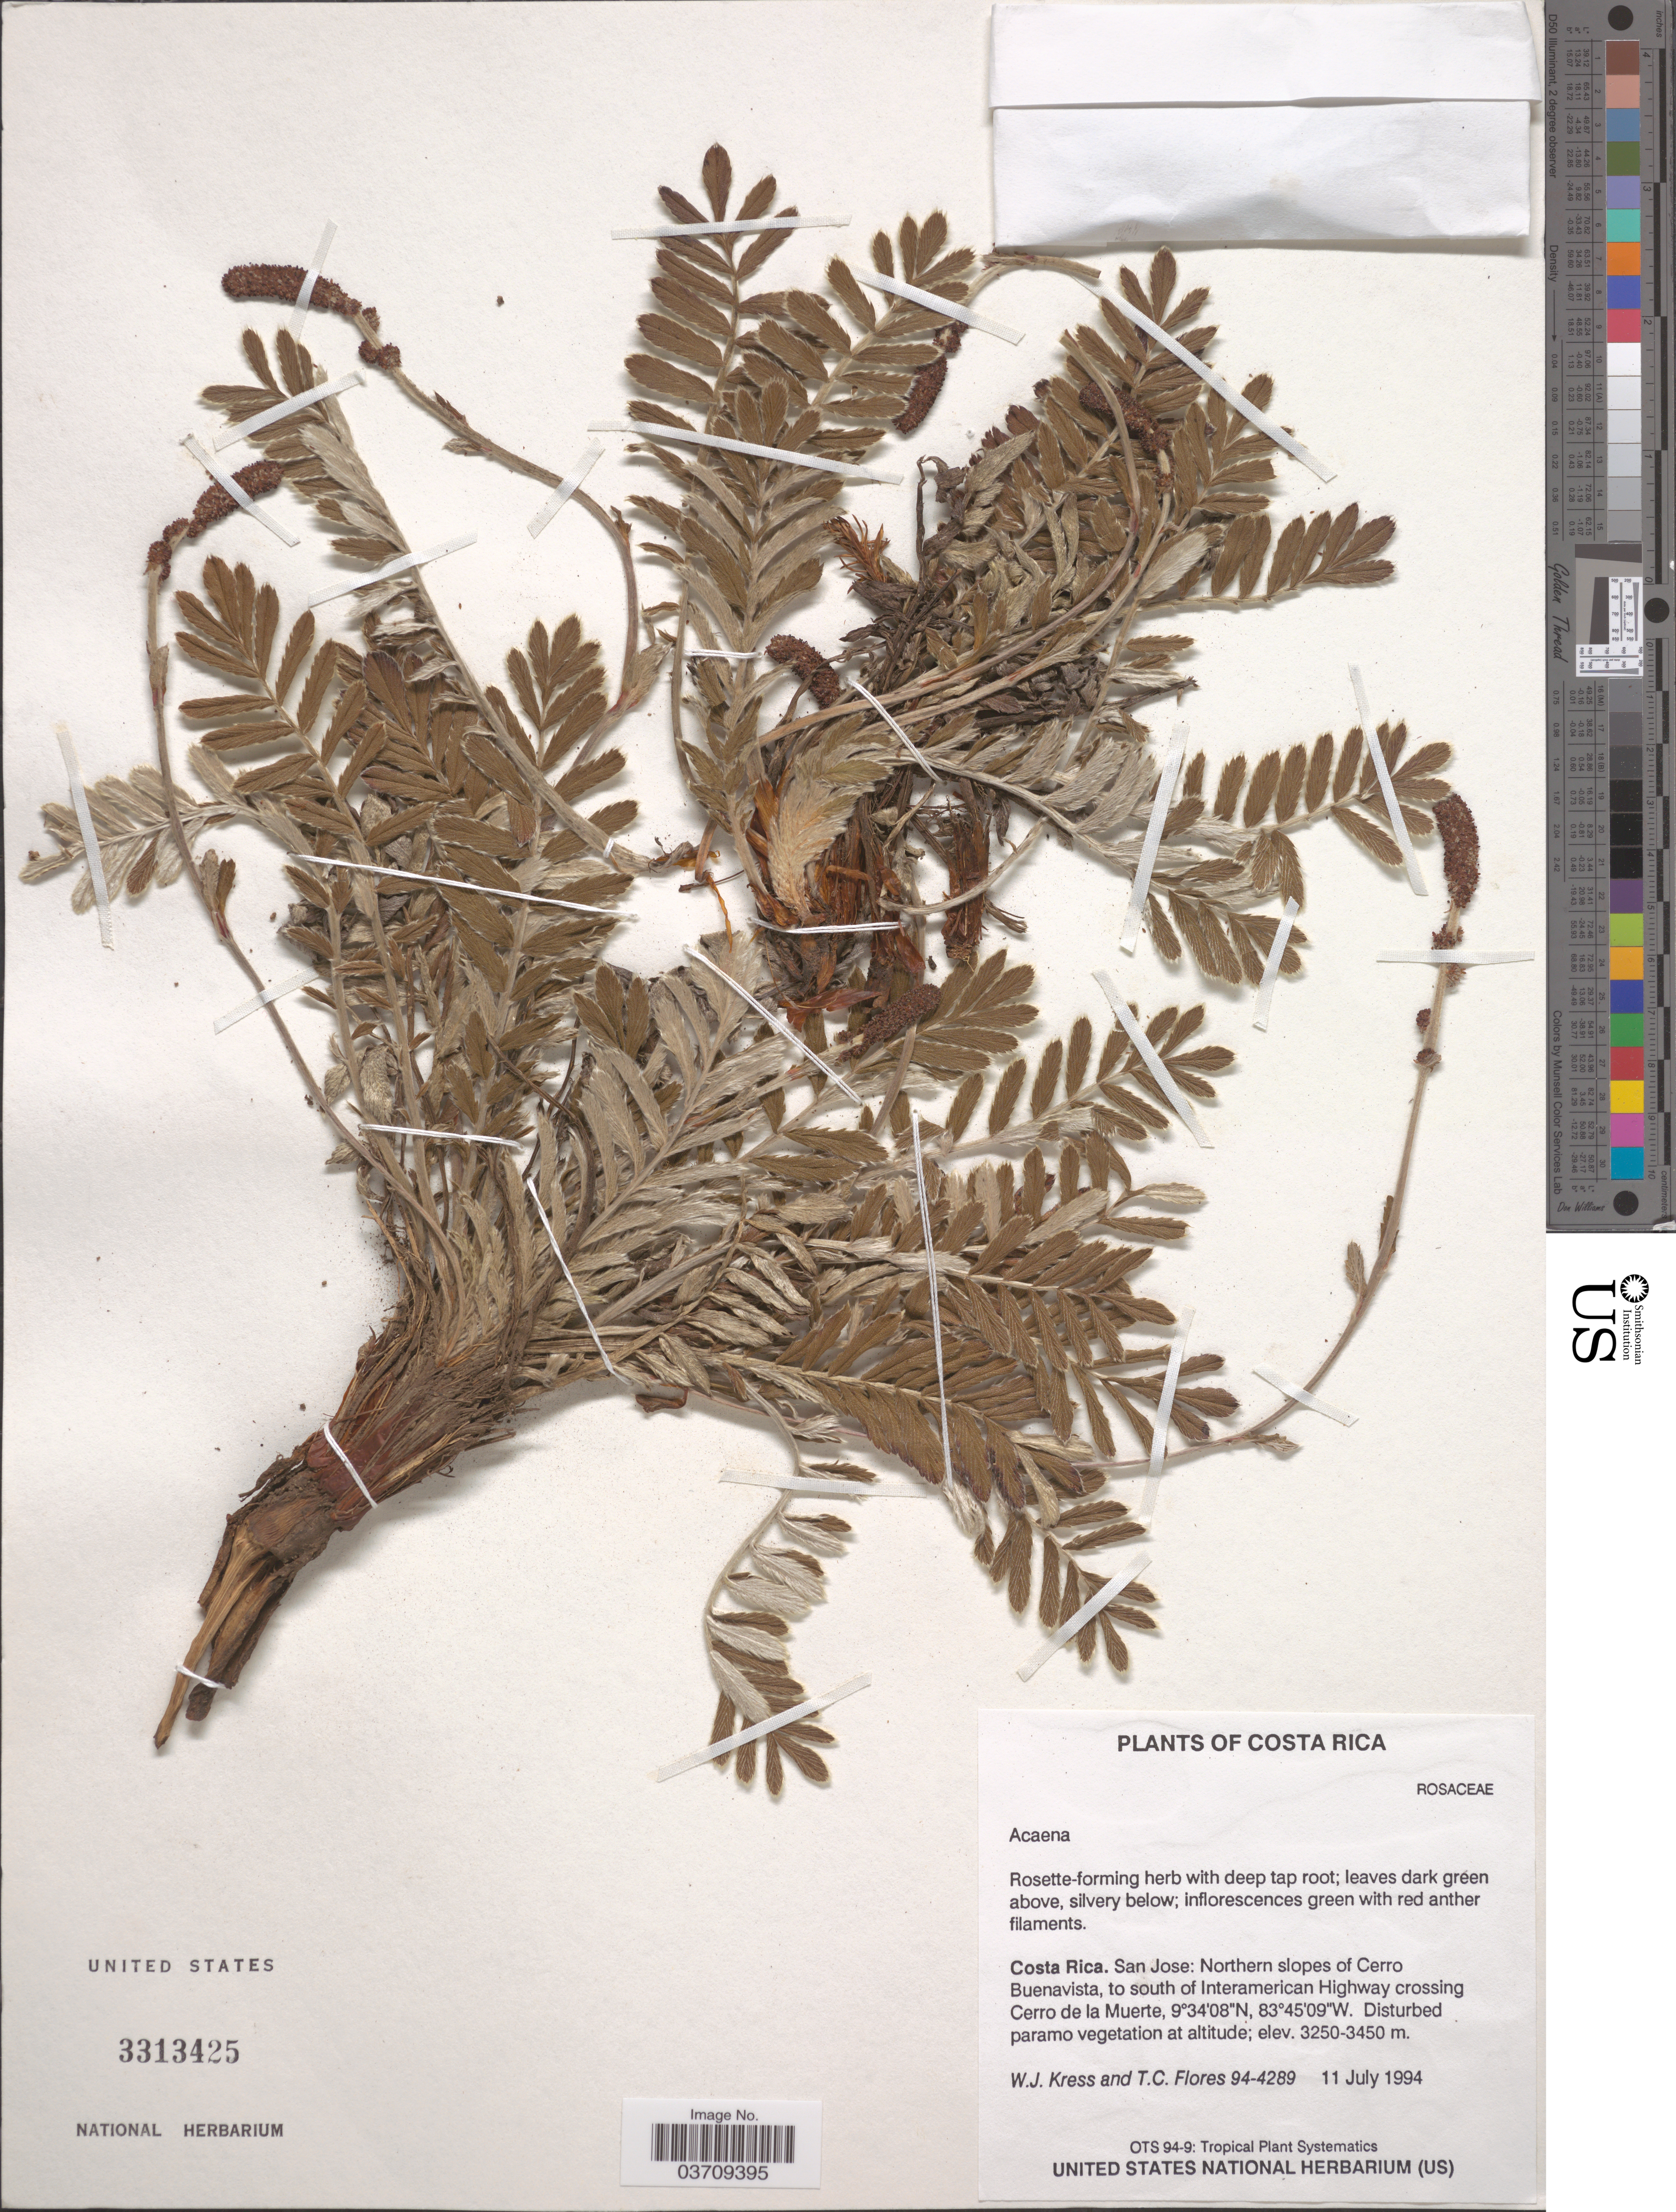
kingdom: Plantae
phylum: Tracheophyta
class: Magnoliopsida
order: Rosales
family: Rosaceae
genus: Acaena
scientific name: Acaena sp.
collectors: W. J. Kress & T. C. Flores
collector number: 94-4289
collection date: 1994-07-11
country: Costa Rica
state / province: San José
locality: Northern slopes of Cerro Buenavista, to south of Interamerican Highway crossing Cerro de la Muerte.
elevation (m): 3250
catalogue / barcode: US 3313425